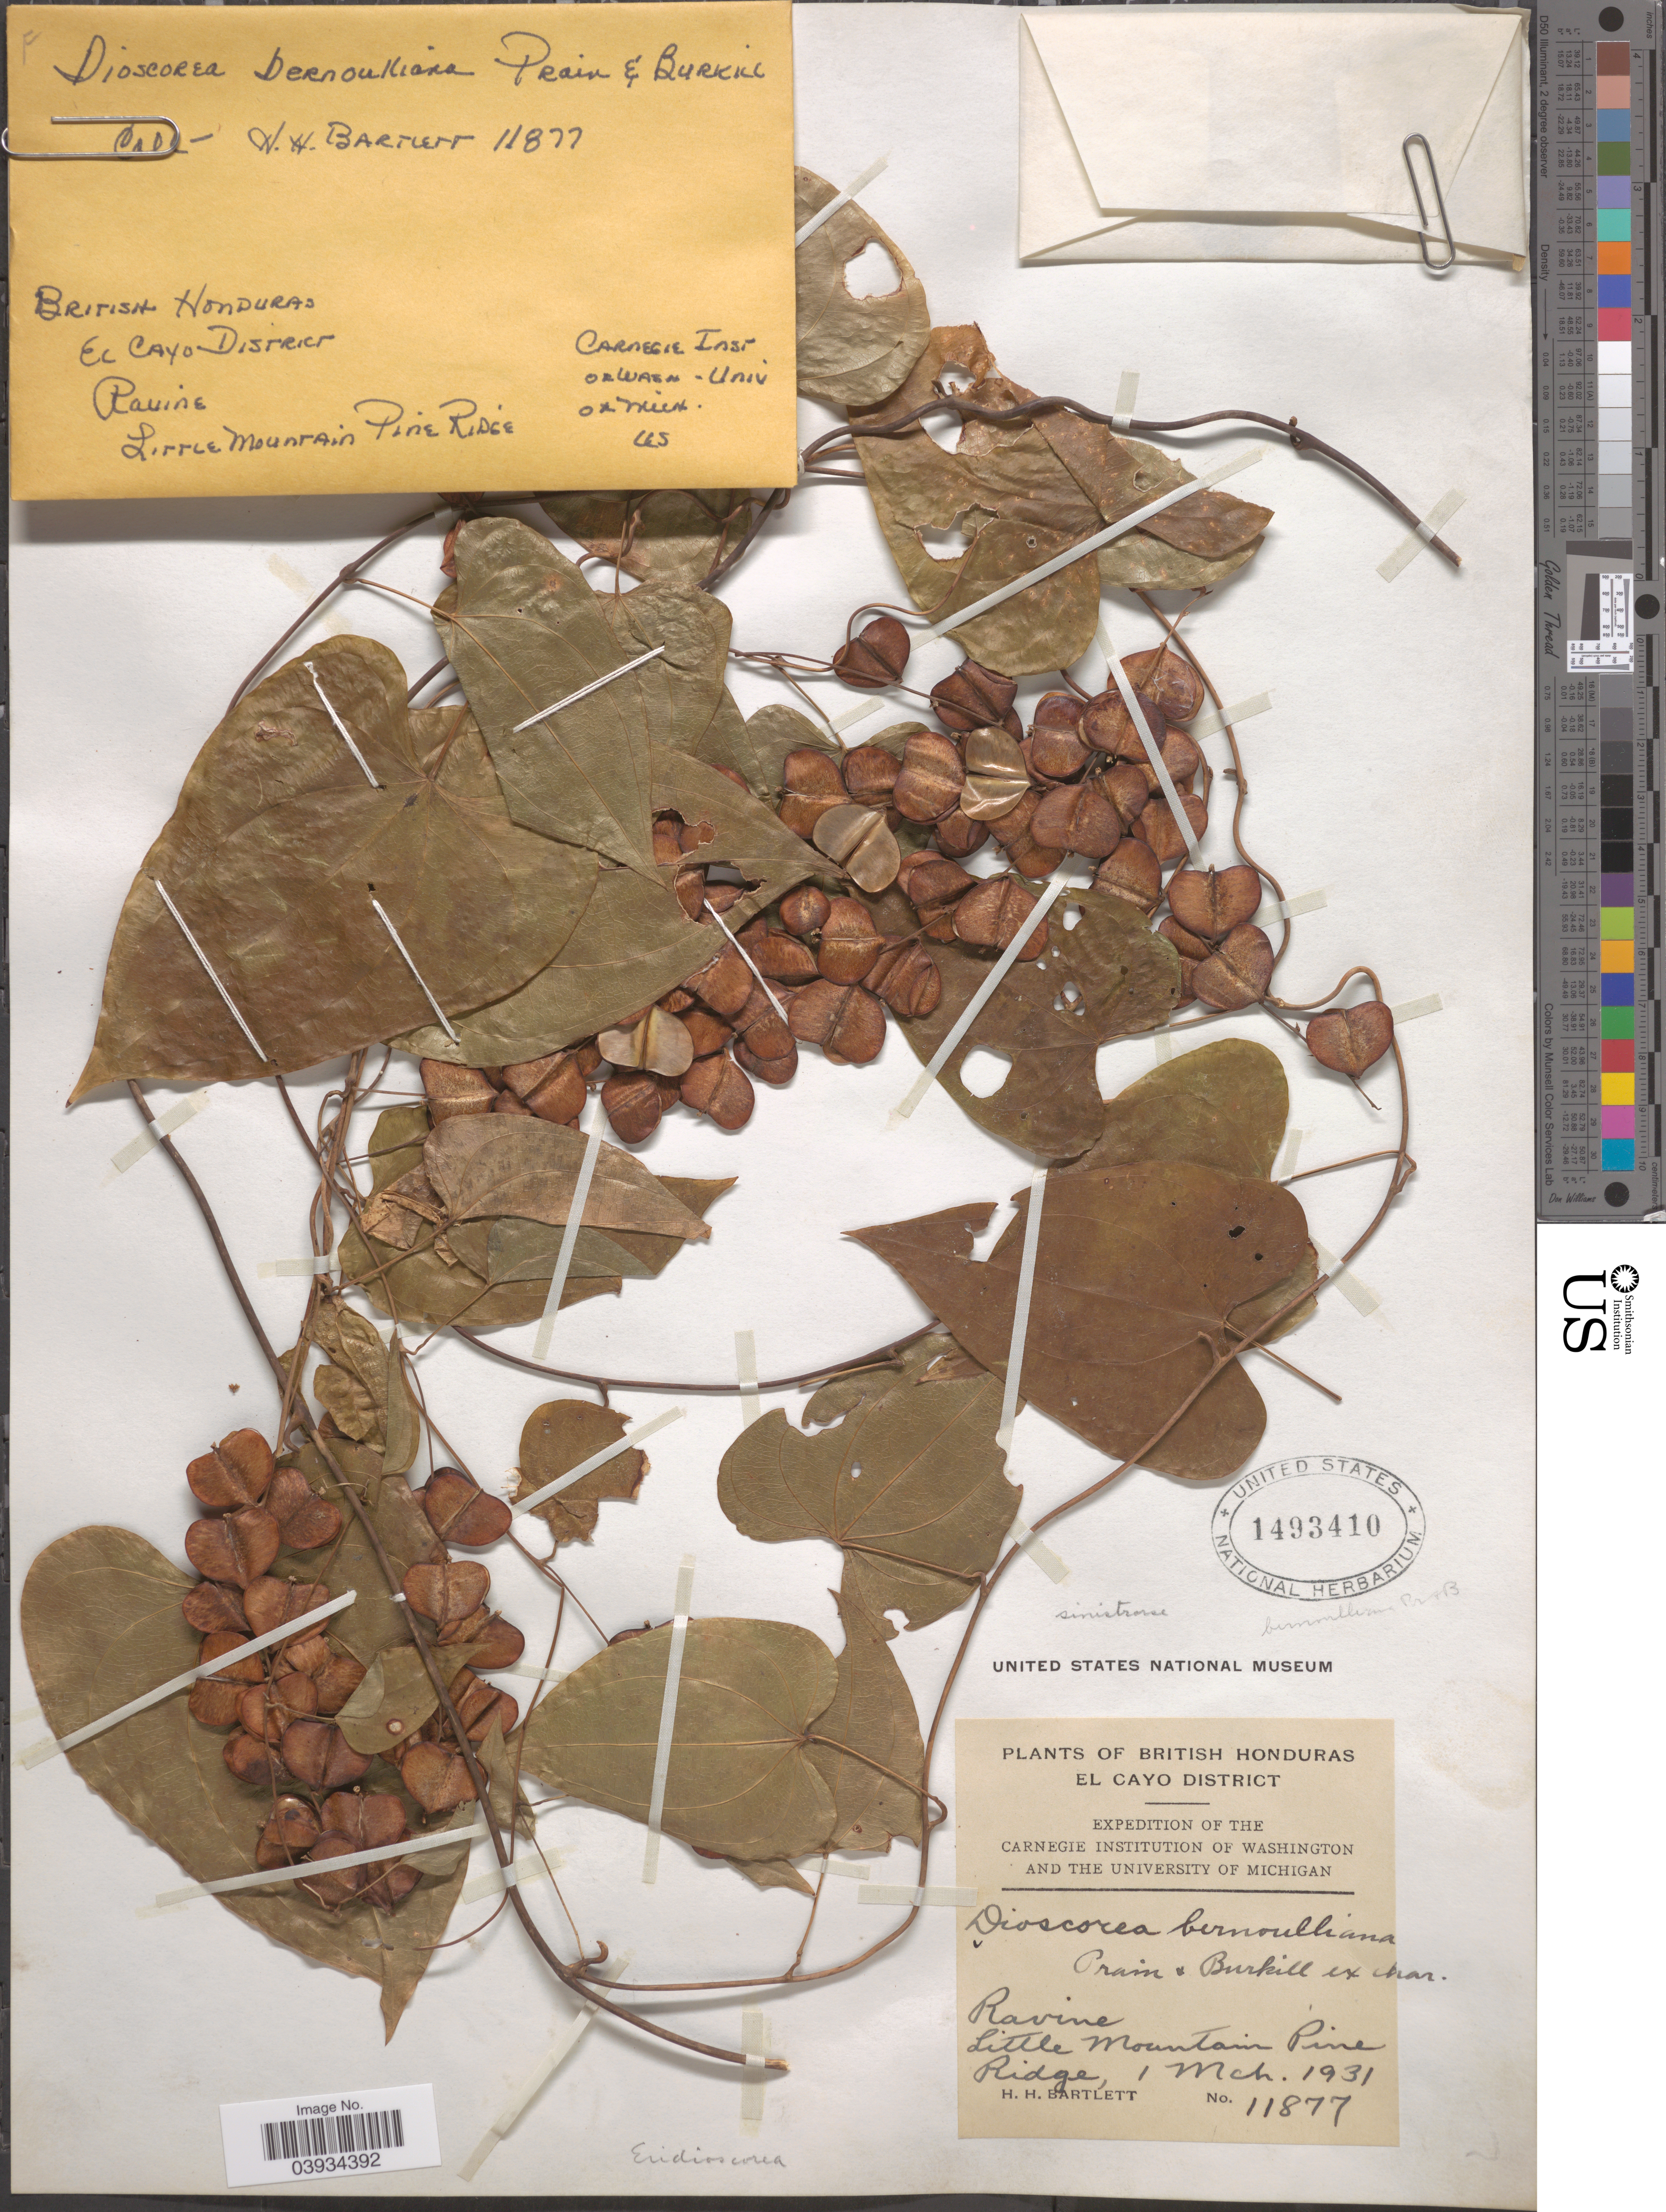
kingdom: Plantae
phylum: Tracheophyta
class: Liliopsida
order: Dioscoreales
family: Dioscoreaceae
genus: Dioscorea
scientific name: Dioscorea bernoulliana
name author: Prain & Burkill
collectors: H. H. Bartlett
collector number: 11877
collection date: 1931-03-01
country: Belize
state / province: Cayo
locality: British Honduras. El Cayo District. Little Mountain Pine Ridge.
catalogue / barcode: US 1493410